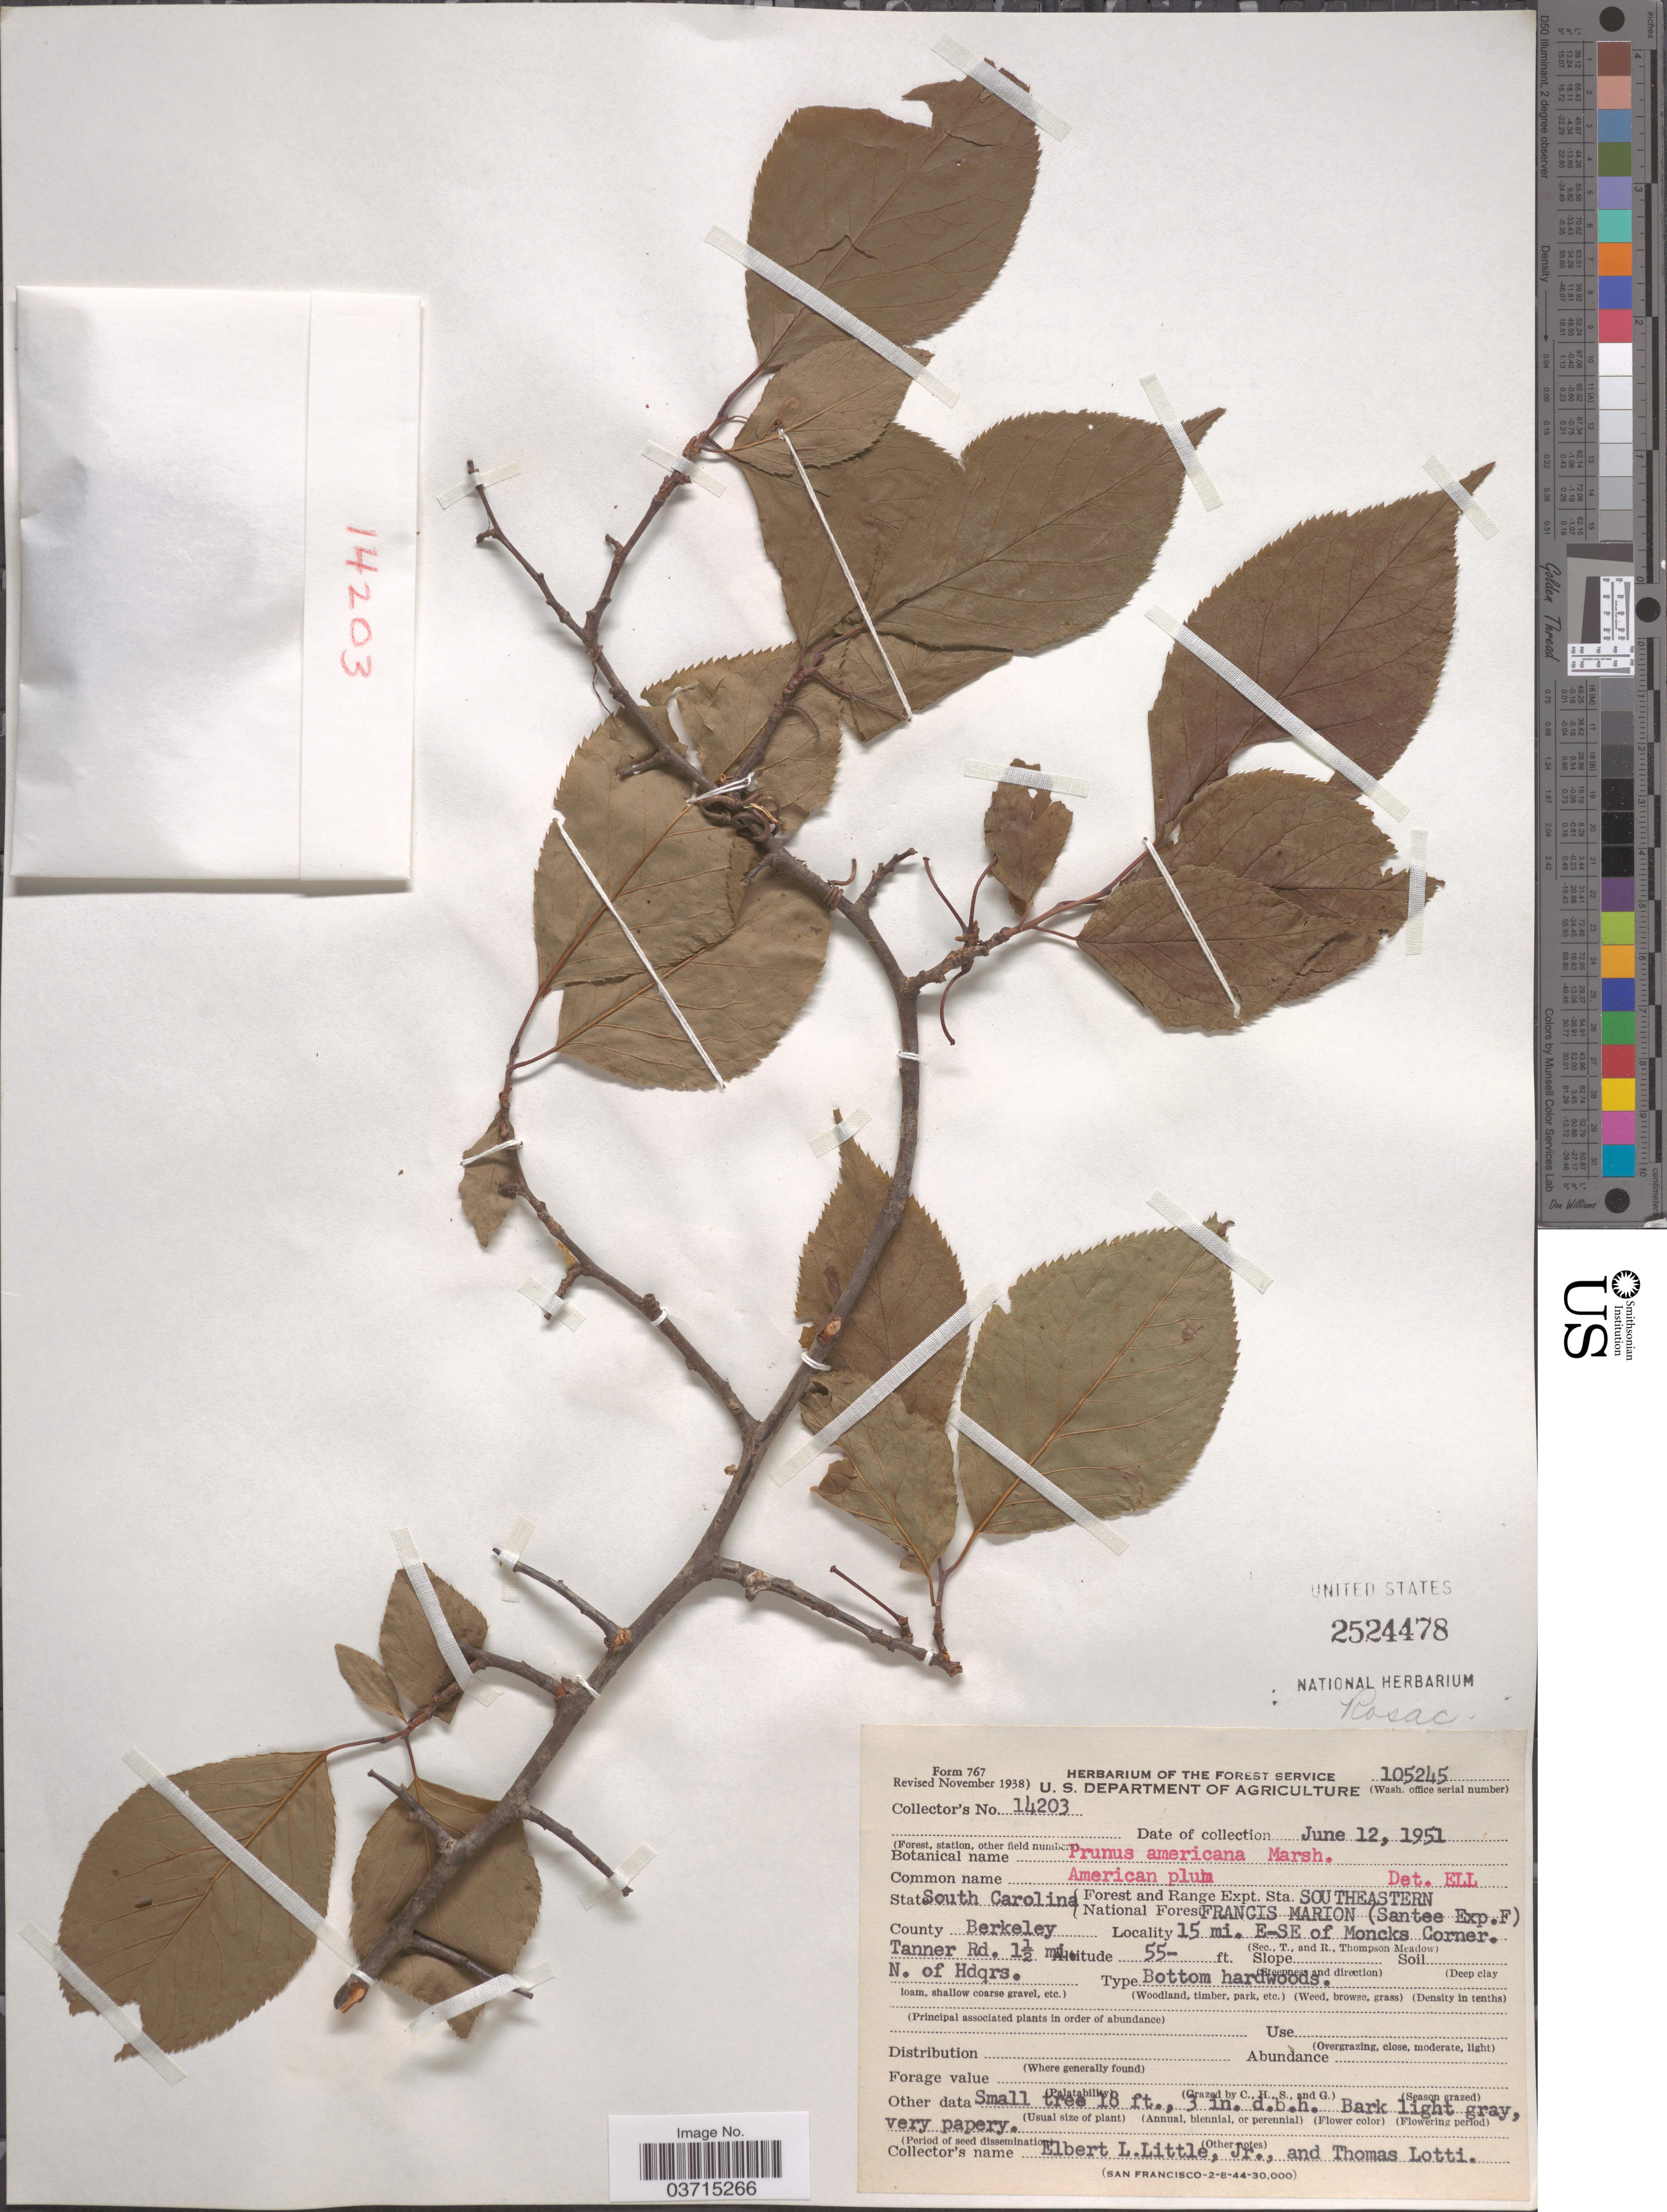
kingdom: Plantae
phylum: Tracheophyta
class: Magnoliopsida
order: Rosales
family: Rosaceae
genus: Prunus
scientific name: Prunus americana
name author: Marshall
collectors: E. L. Little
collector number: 14203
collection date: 1951-06-12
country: United States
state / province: South Carolina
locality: Forest and Range Expt. Sta. Southeastern, National Forest Francis Marion (Santee Exp.F). County Berkeley. 15 mi. E-SE of Moncks Corner. Tanner Rd. 1½ mi. N. of Hdqrs.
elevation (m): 17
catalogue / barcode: US 2524478